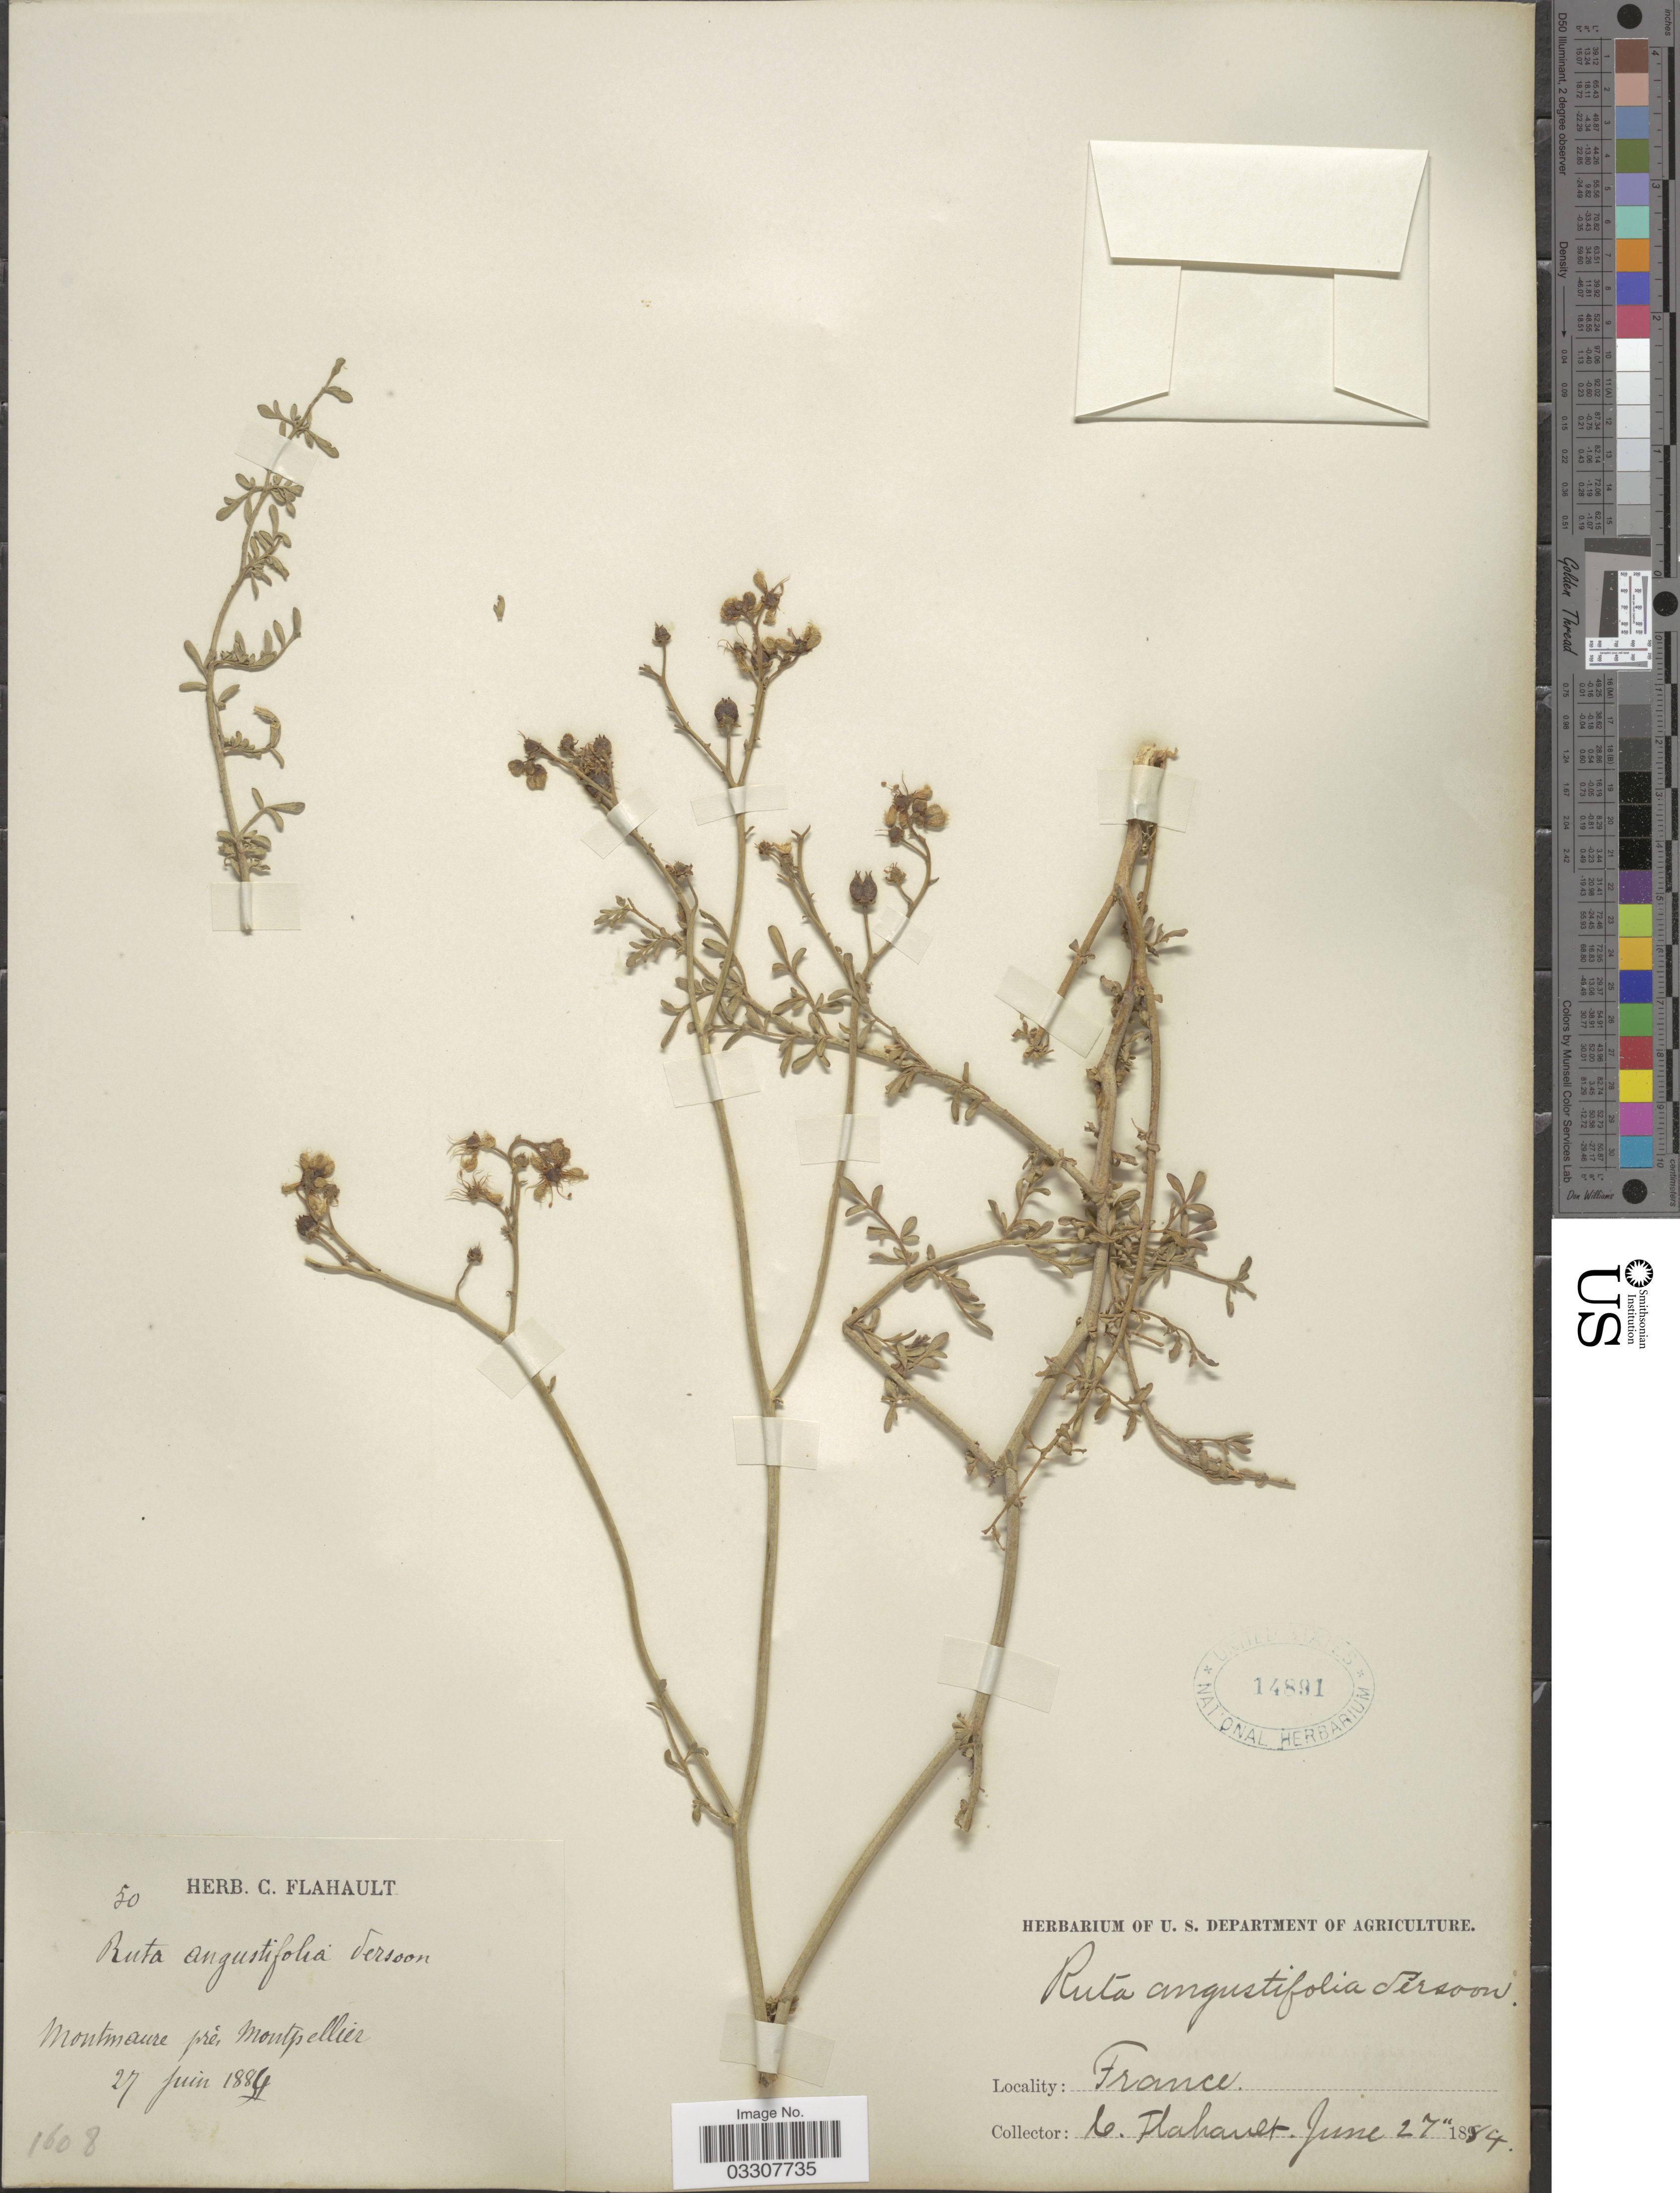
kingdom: Plantae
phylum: Tracheophyta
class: Magnoliopsida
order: Sapindales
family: Rutaceae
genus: Ruta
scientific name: Ruta angustifolia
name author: Pers.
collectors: Flahault, C.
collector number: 50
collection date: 1884-06-27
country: France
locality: Montmaure près Montpellier.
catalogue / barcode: US 14891